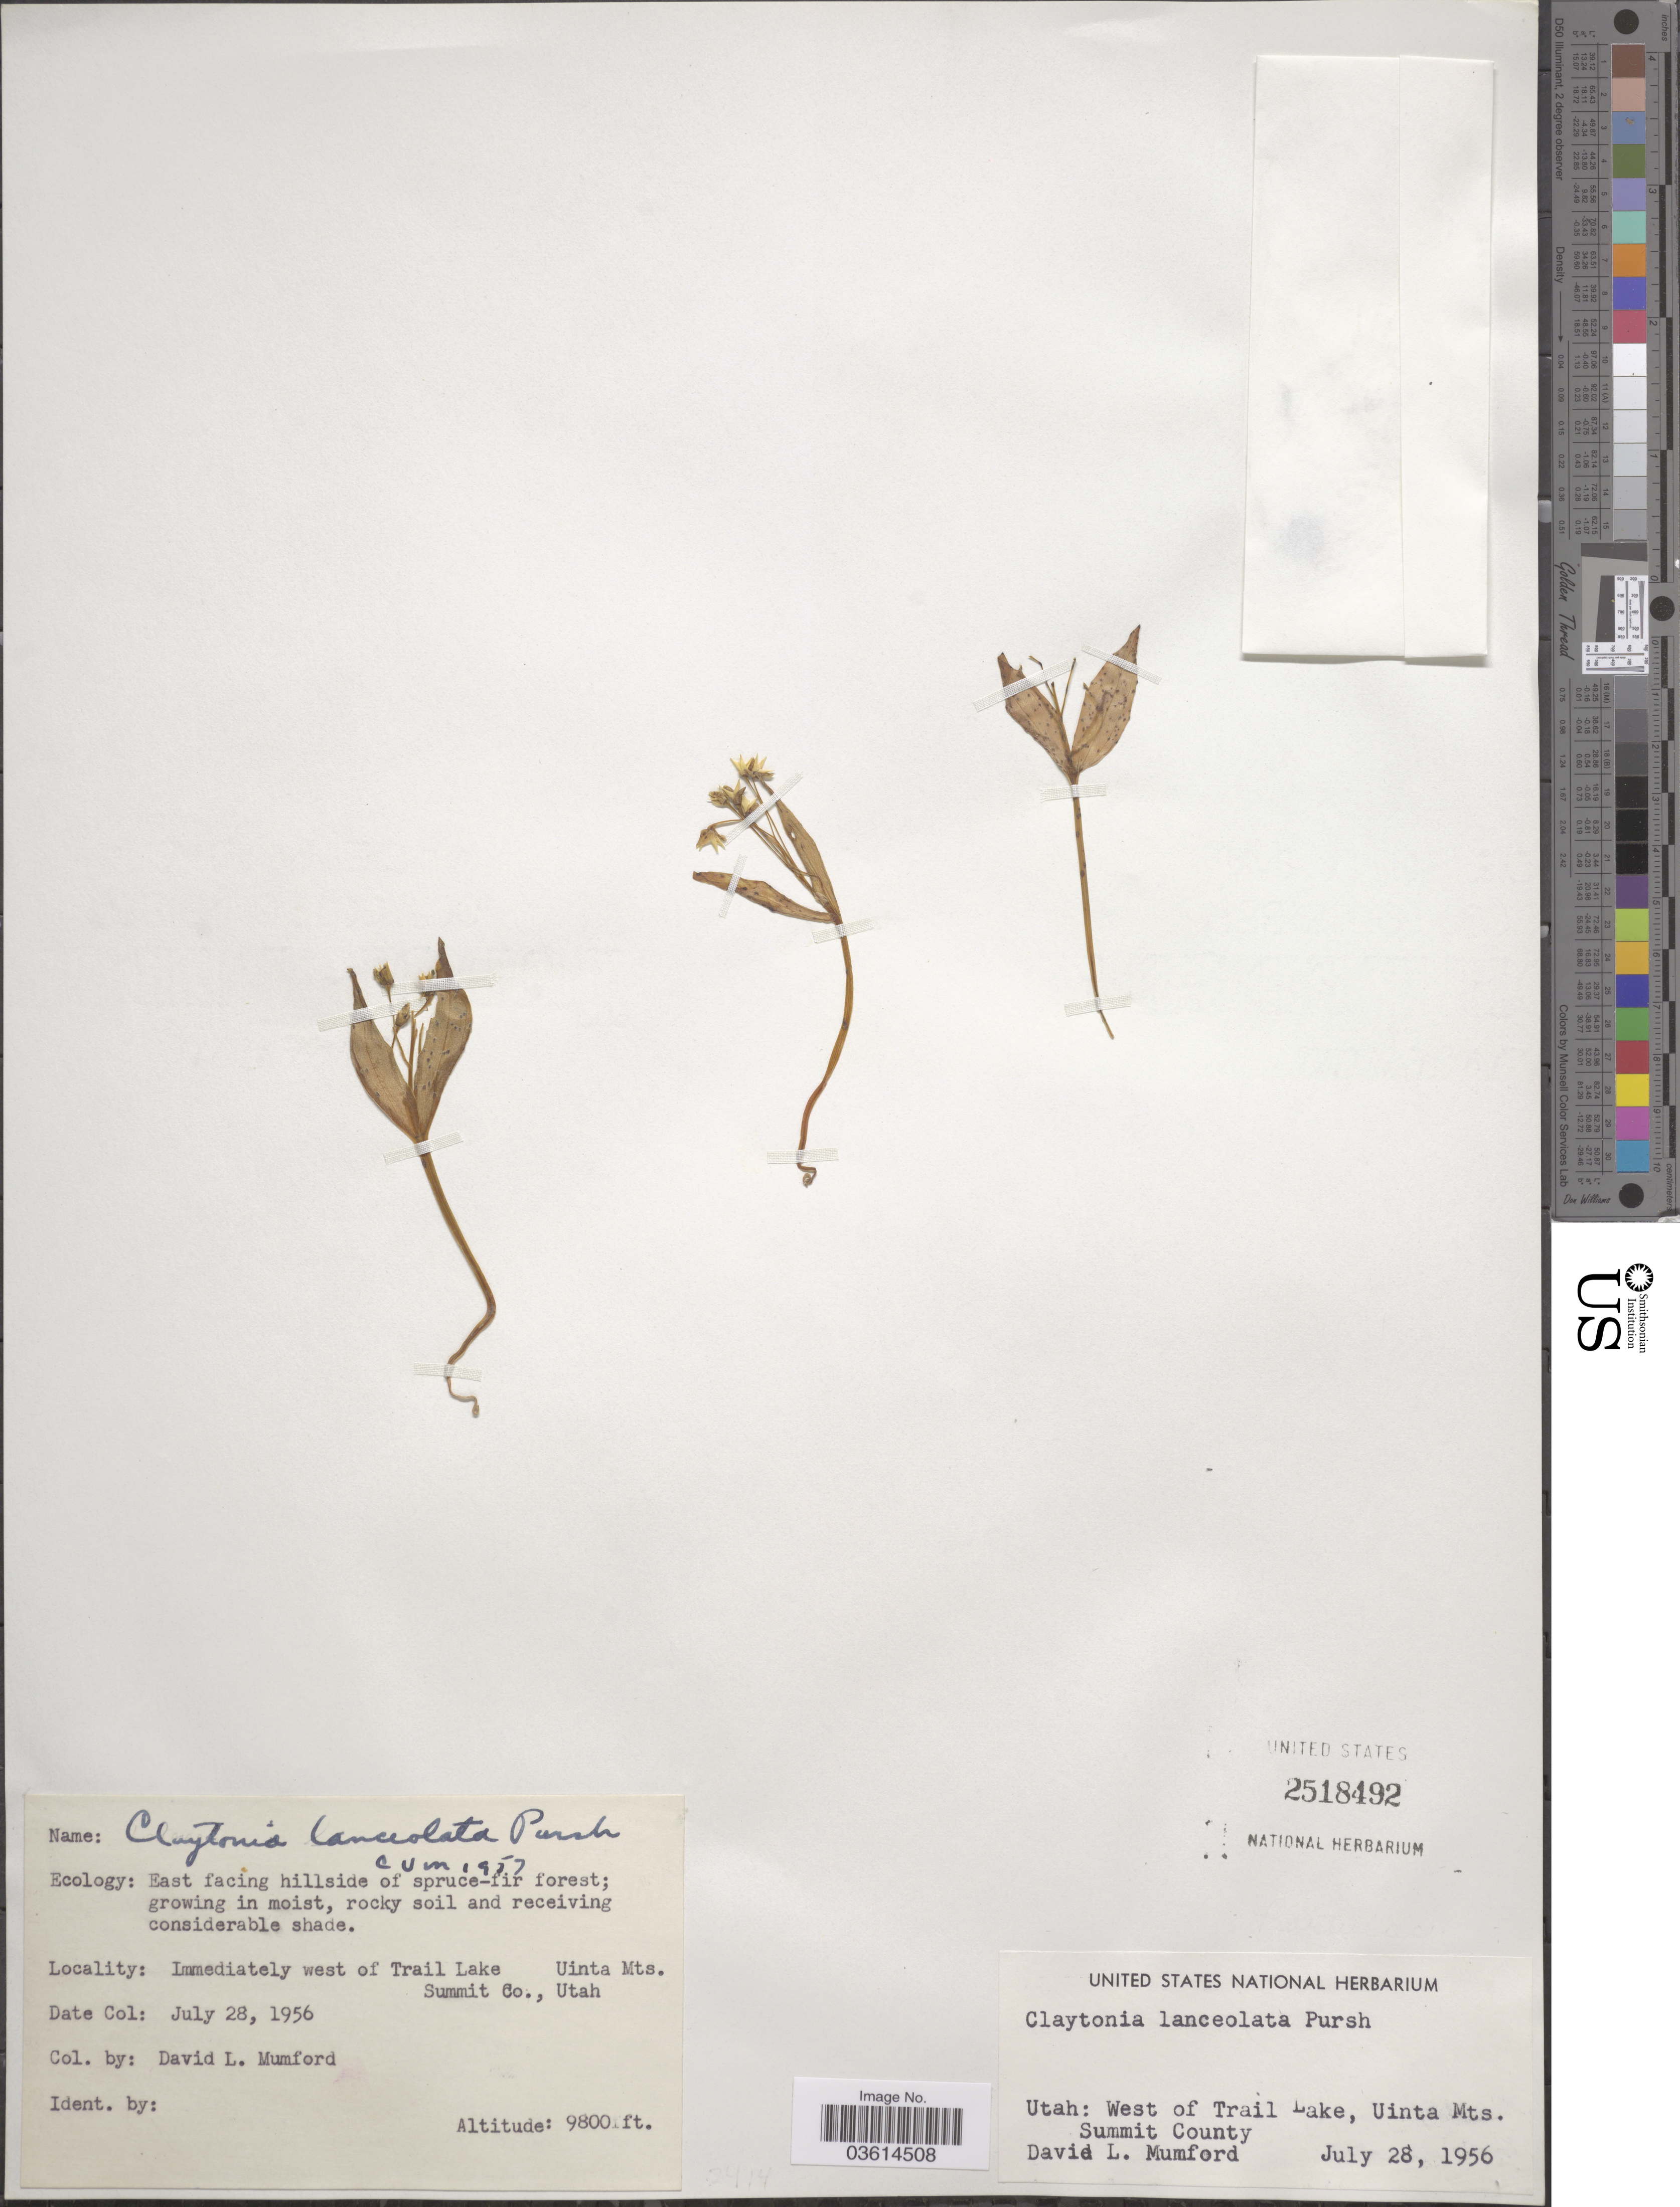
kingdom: Plantae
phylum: Tracheophyta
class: Magnoliopsida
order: Caryophyllales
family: Montiaceae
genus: Claytonia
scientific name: Claytonia lanceolata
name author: Pursh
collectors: D. Mumford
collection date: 1956-07-28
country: United States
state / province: Utah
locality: Immediately west of Trail Lake, Uinta Mts. Summit Co.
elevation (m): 2987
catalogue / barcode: US 2518492